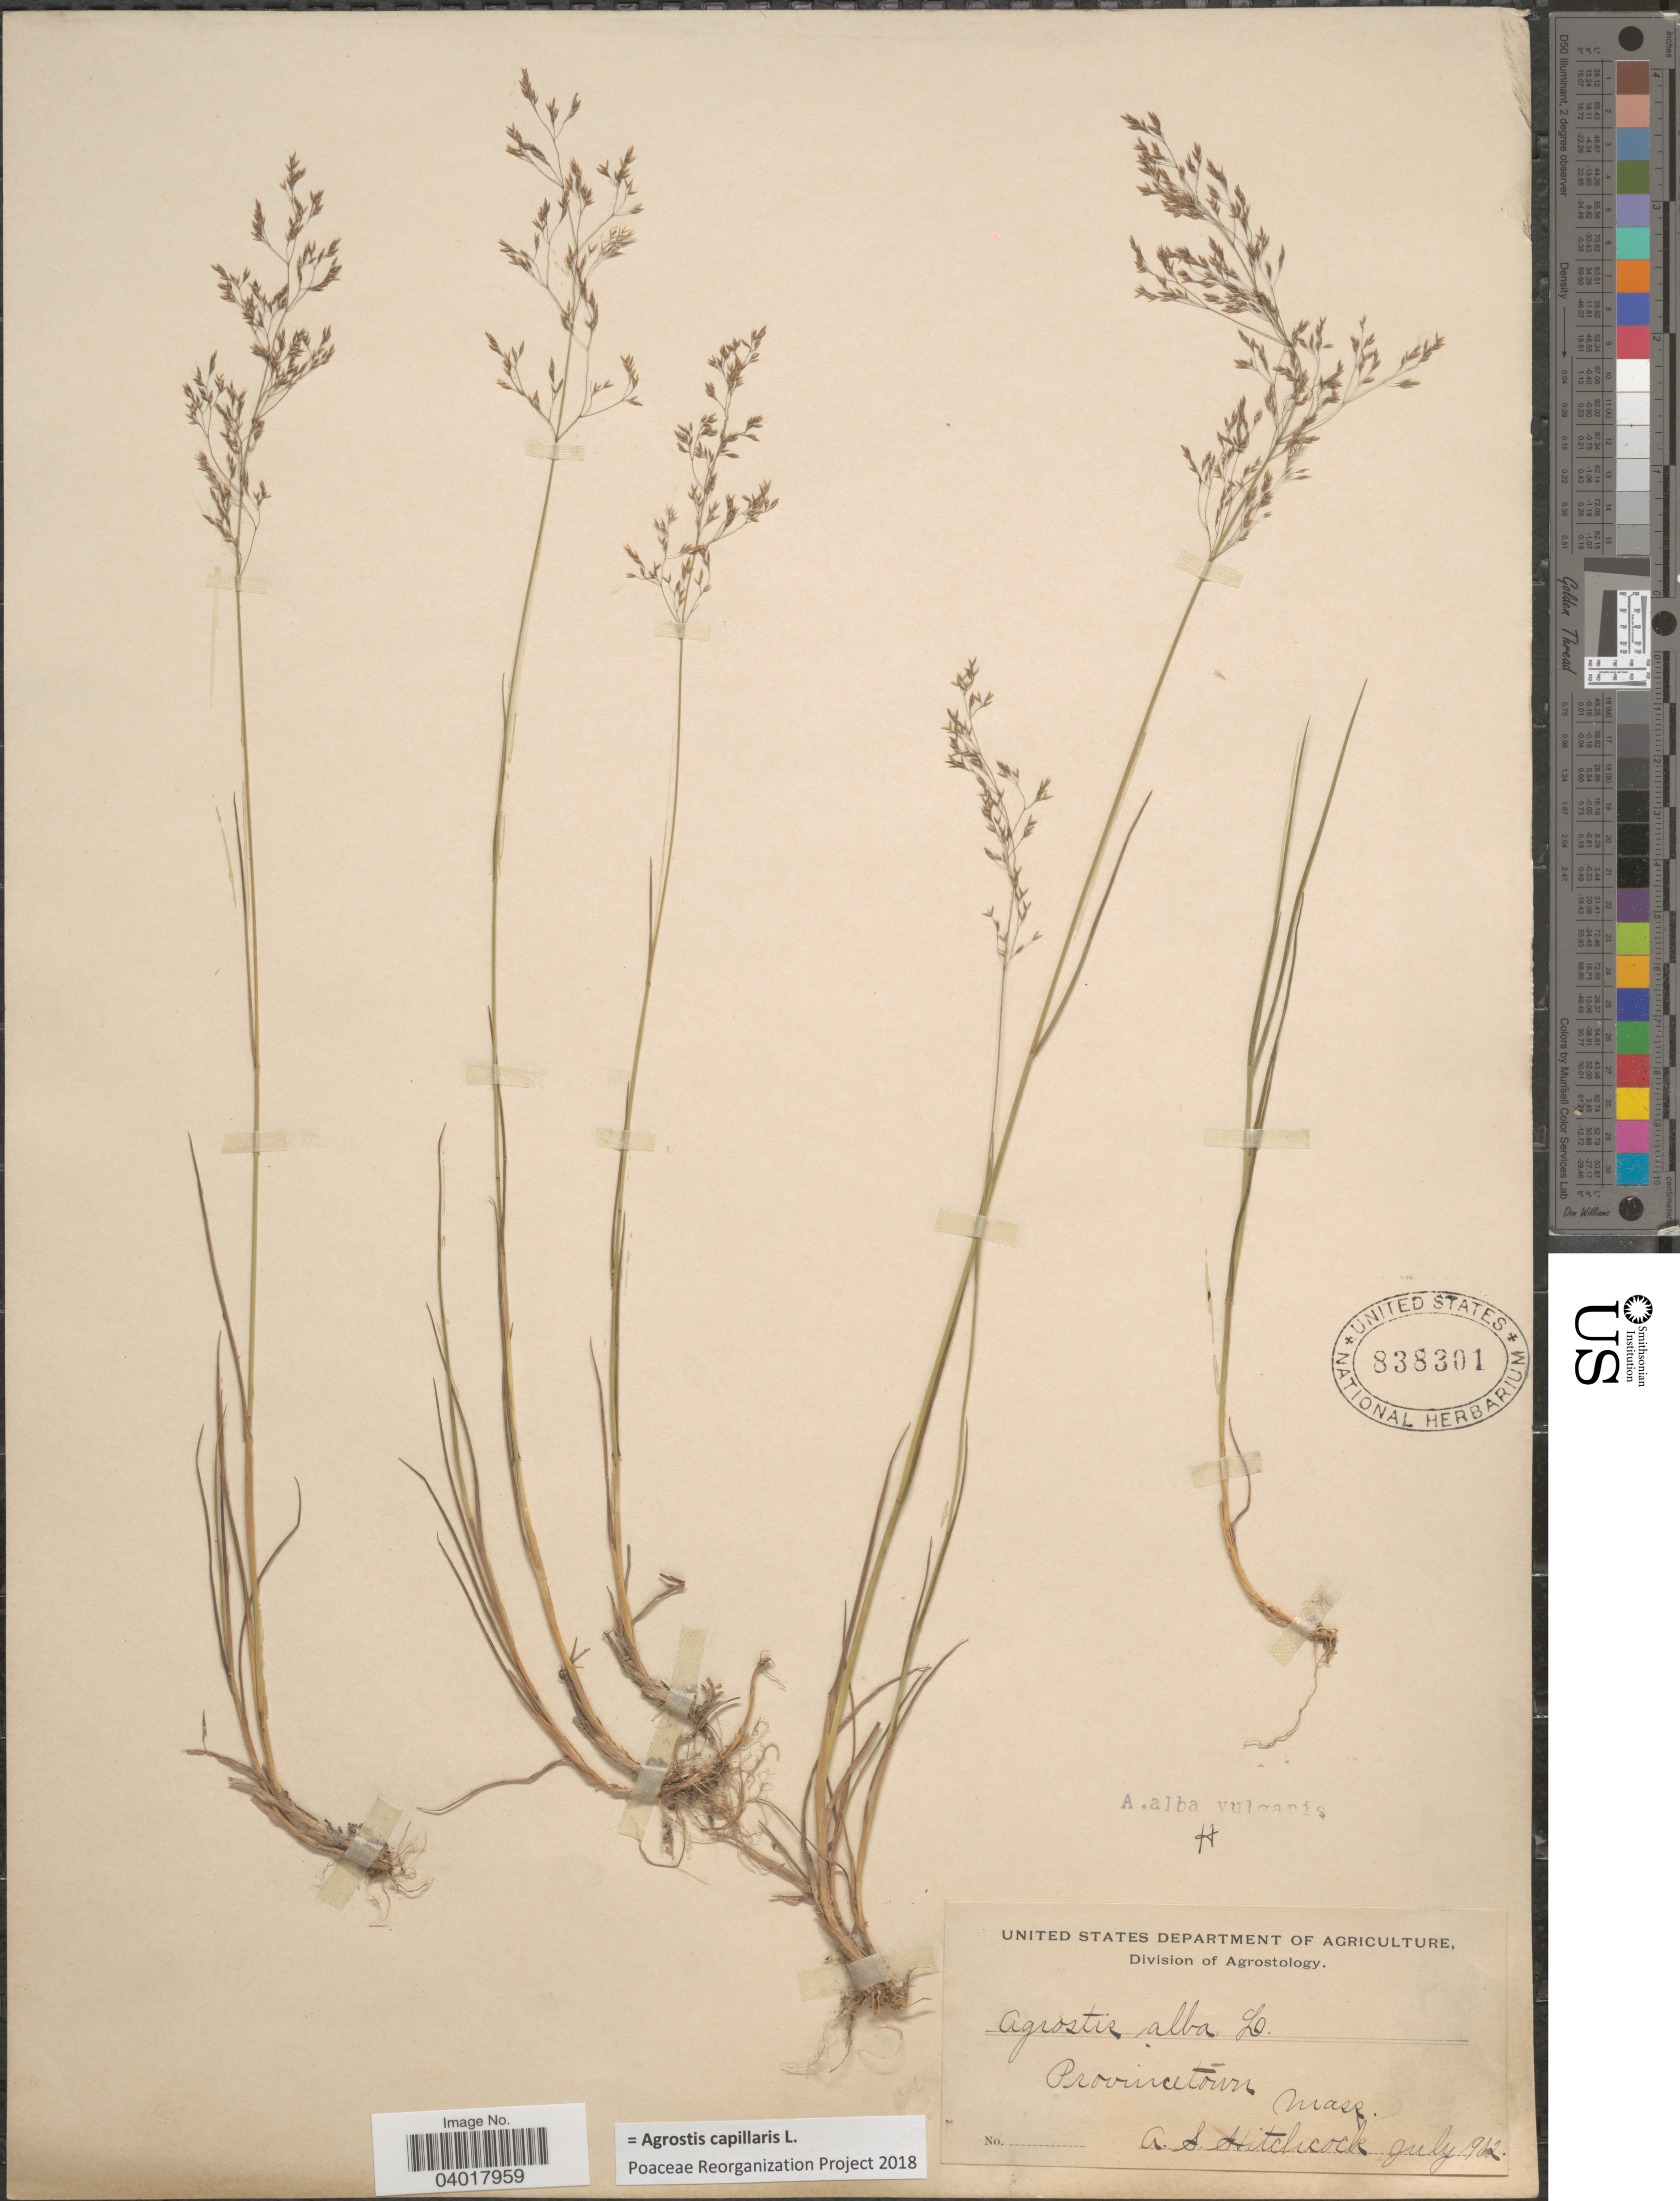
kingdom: Plantae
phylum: Tracheophyta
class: Liliopsida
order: Poales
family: Poaceae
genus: Agrostis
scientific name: Agrostis capillaris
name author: L.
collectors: A. S. Hitchcock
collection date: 1902-07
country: United States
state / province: Massachusetts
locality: Provincetown.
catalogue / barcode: US 838301